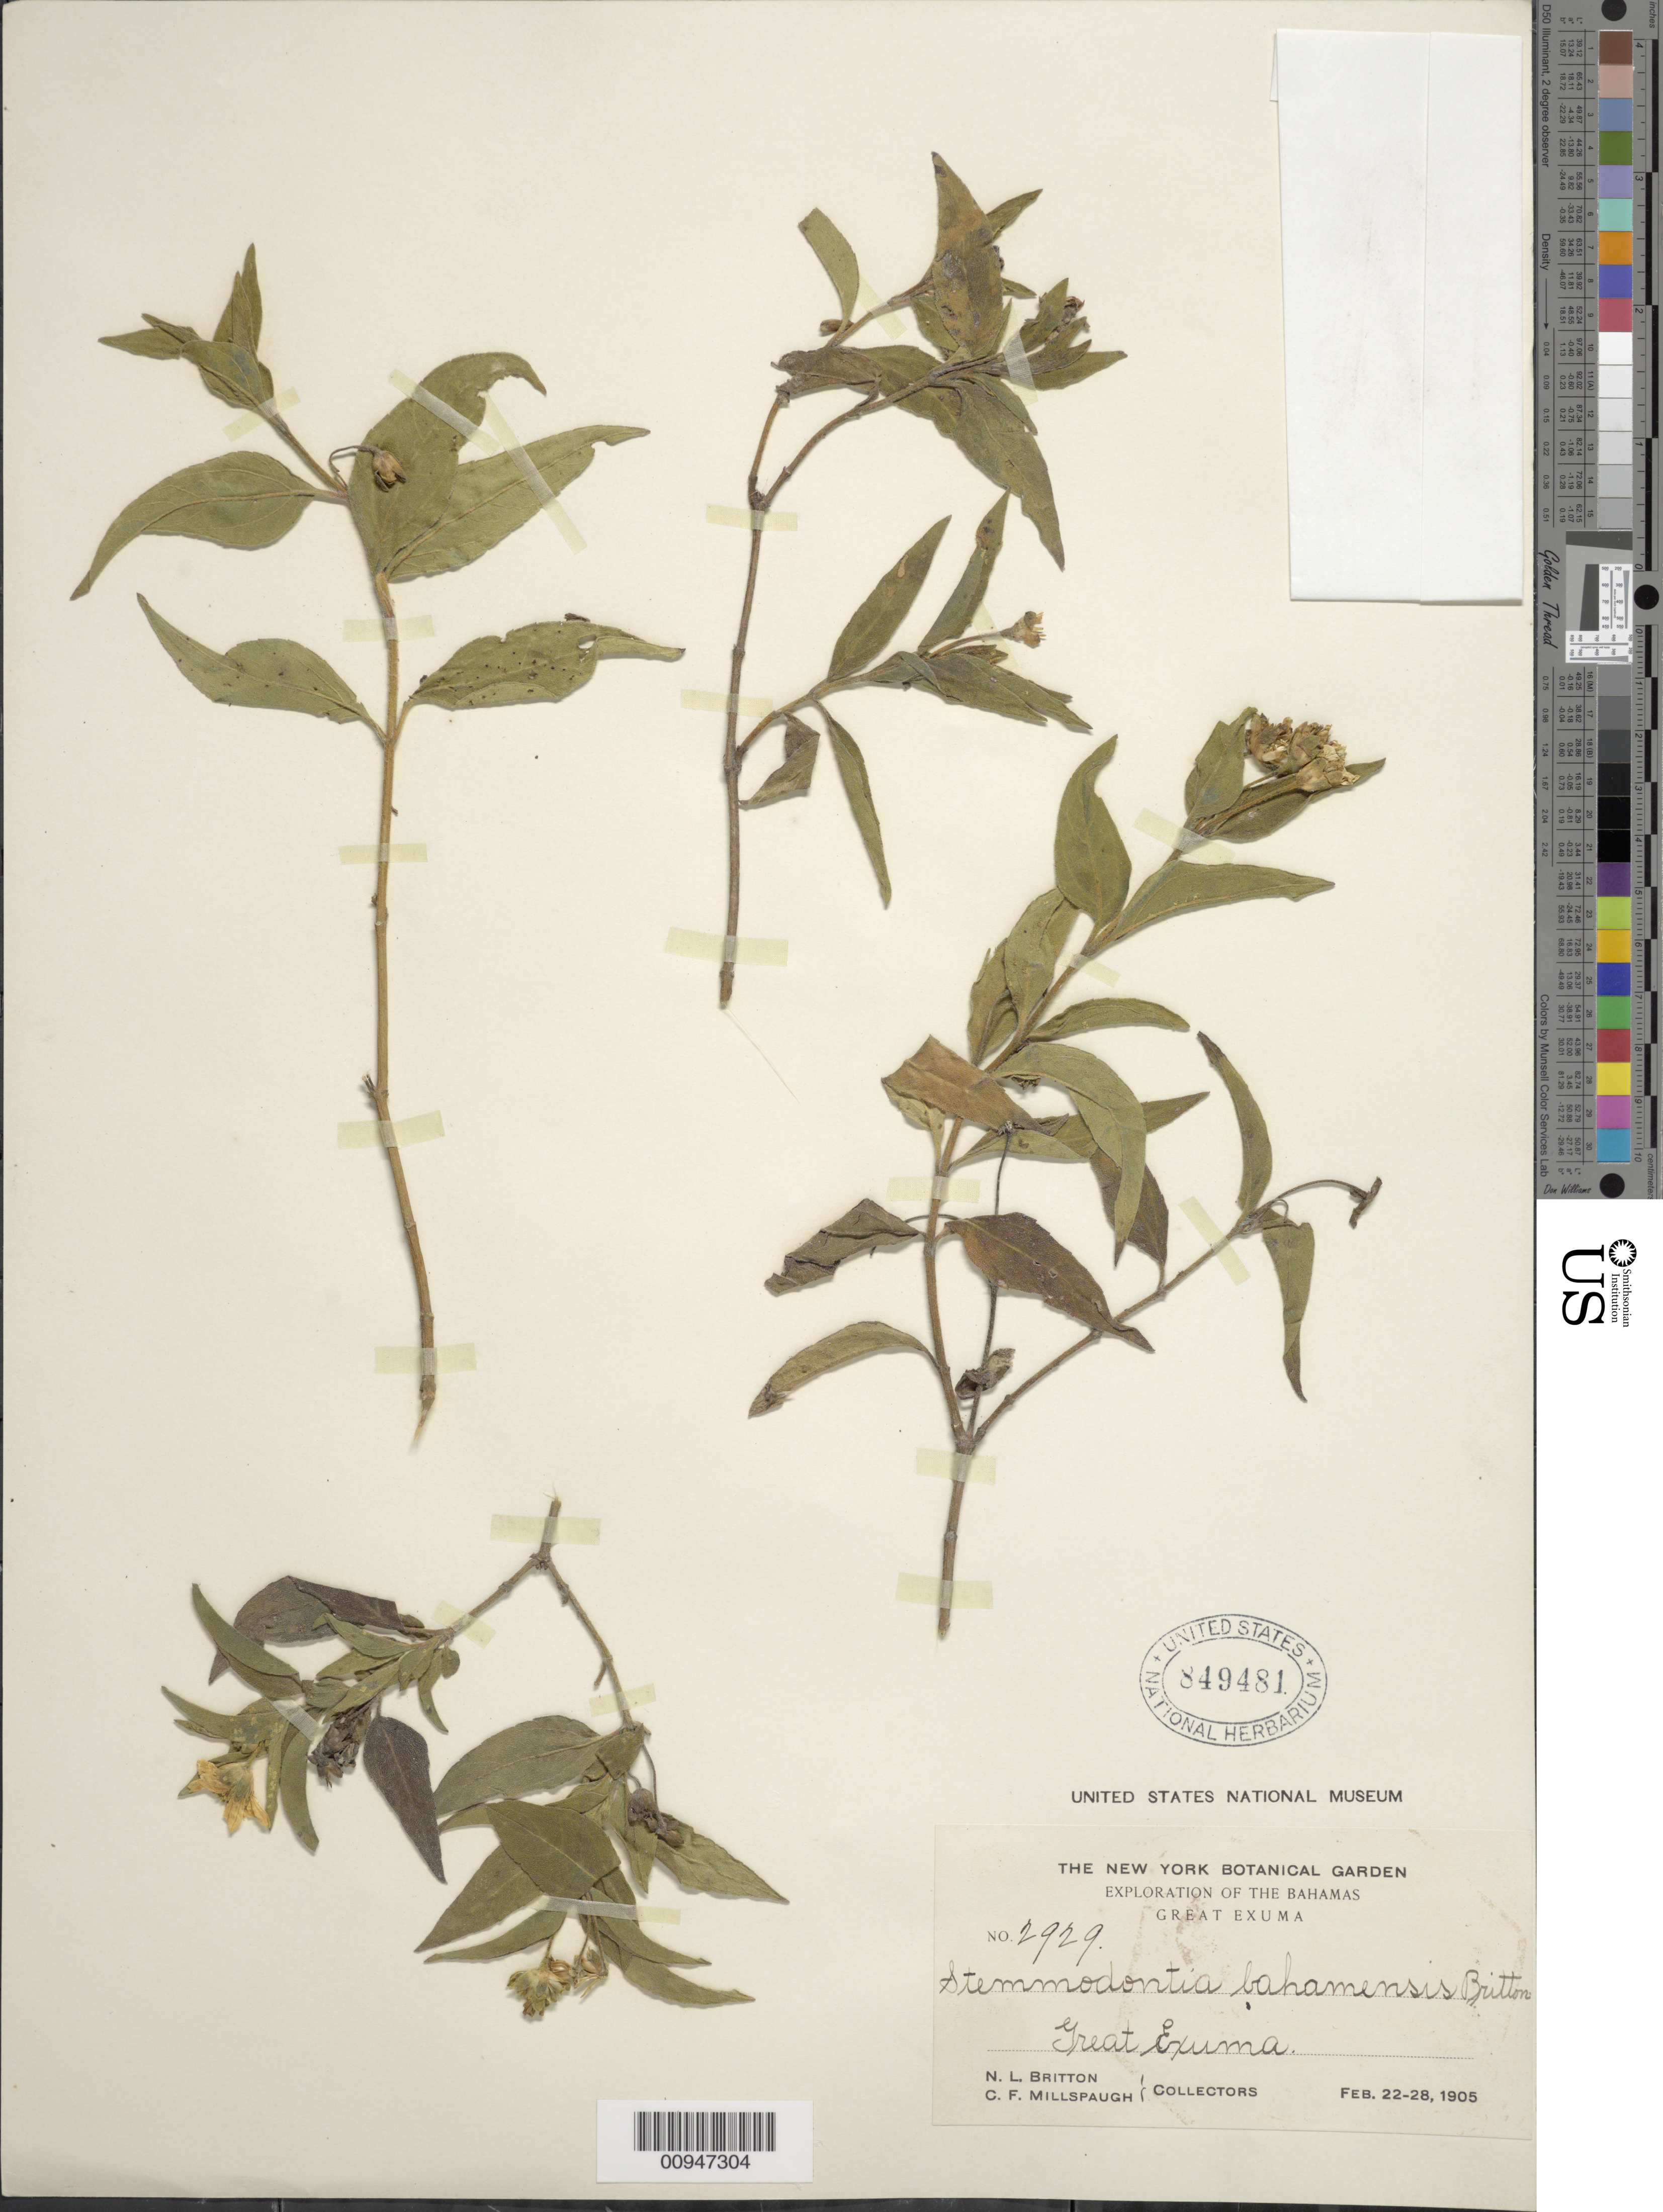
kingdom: Plantae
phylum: Tracheophyta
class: Magnoliopsida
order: Asterales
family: Asteraceae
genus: Wedelia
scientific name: Wedelia bahiensis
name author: H. Rob.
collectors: N. Britton & C. F. Millspaugh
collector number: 2929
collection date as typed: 22 Feb 1905 to 28 Feb 1905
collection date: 1905-02-22/1905-02-28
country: Bahamas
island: Great Exuma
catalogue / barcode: US 849481